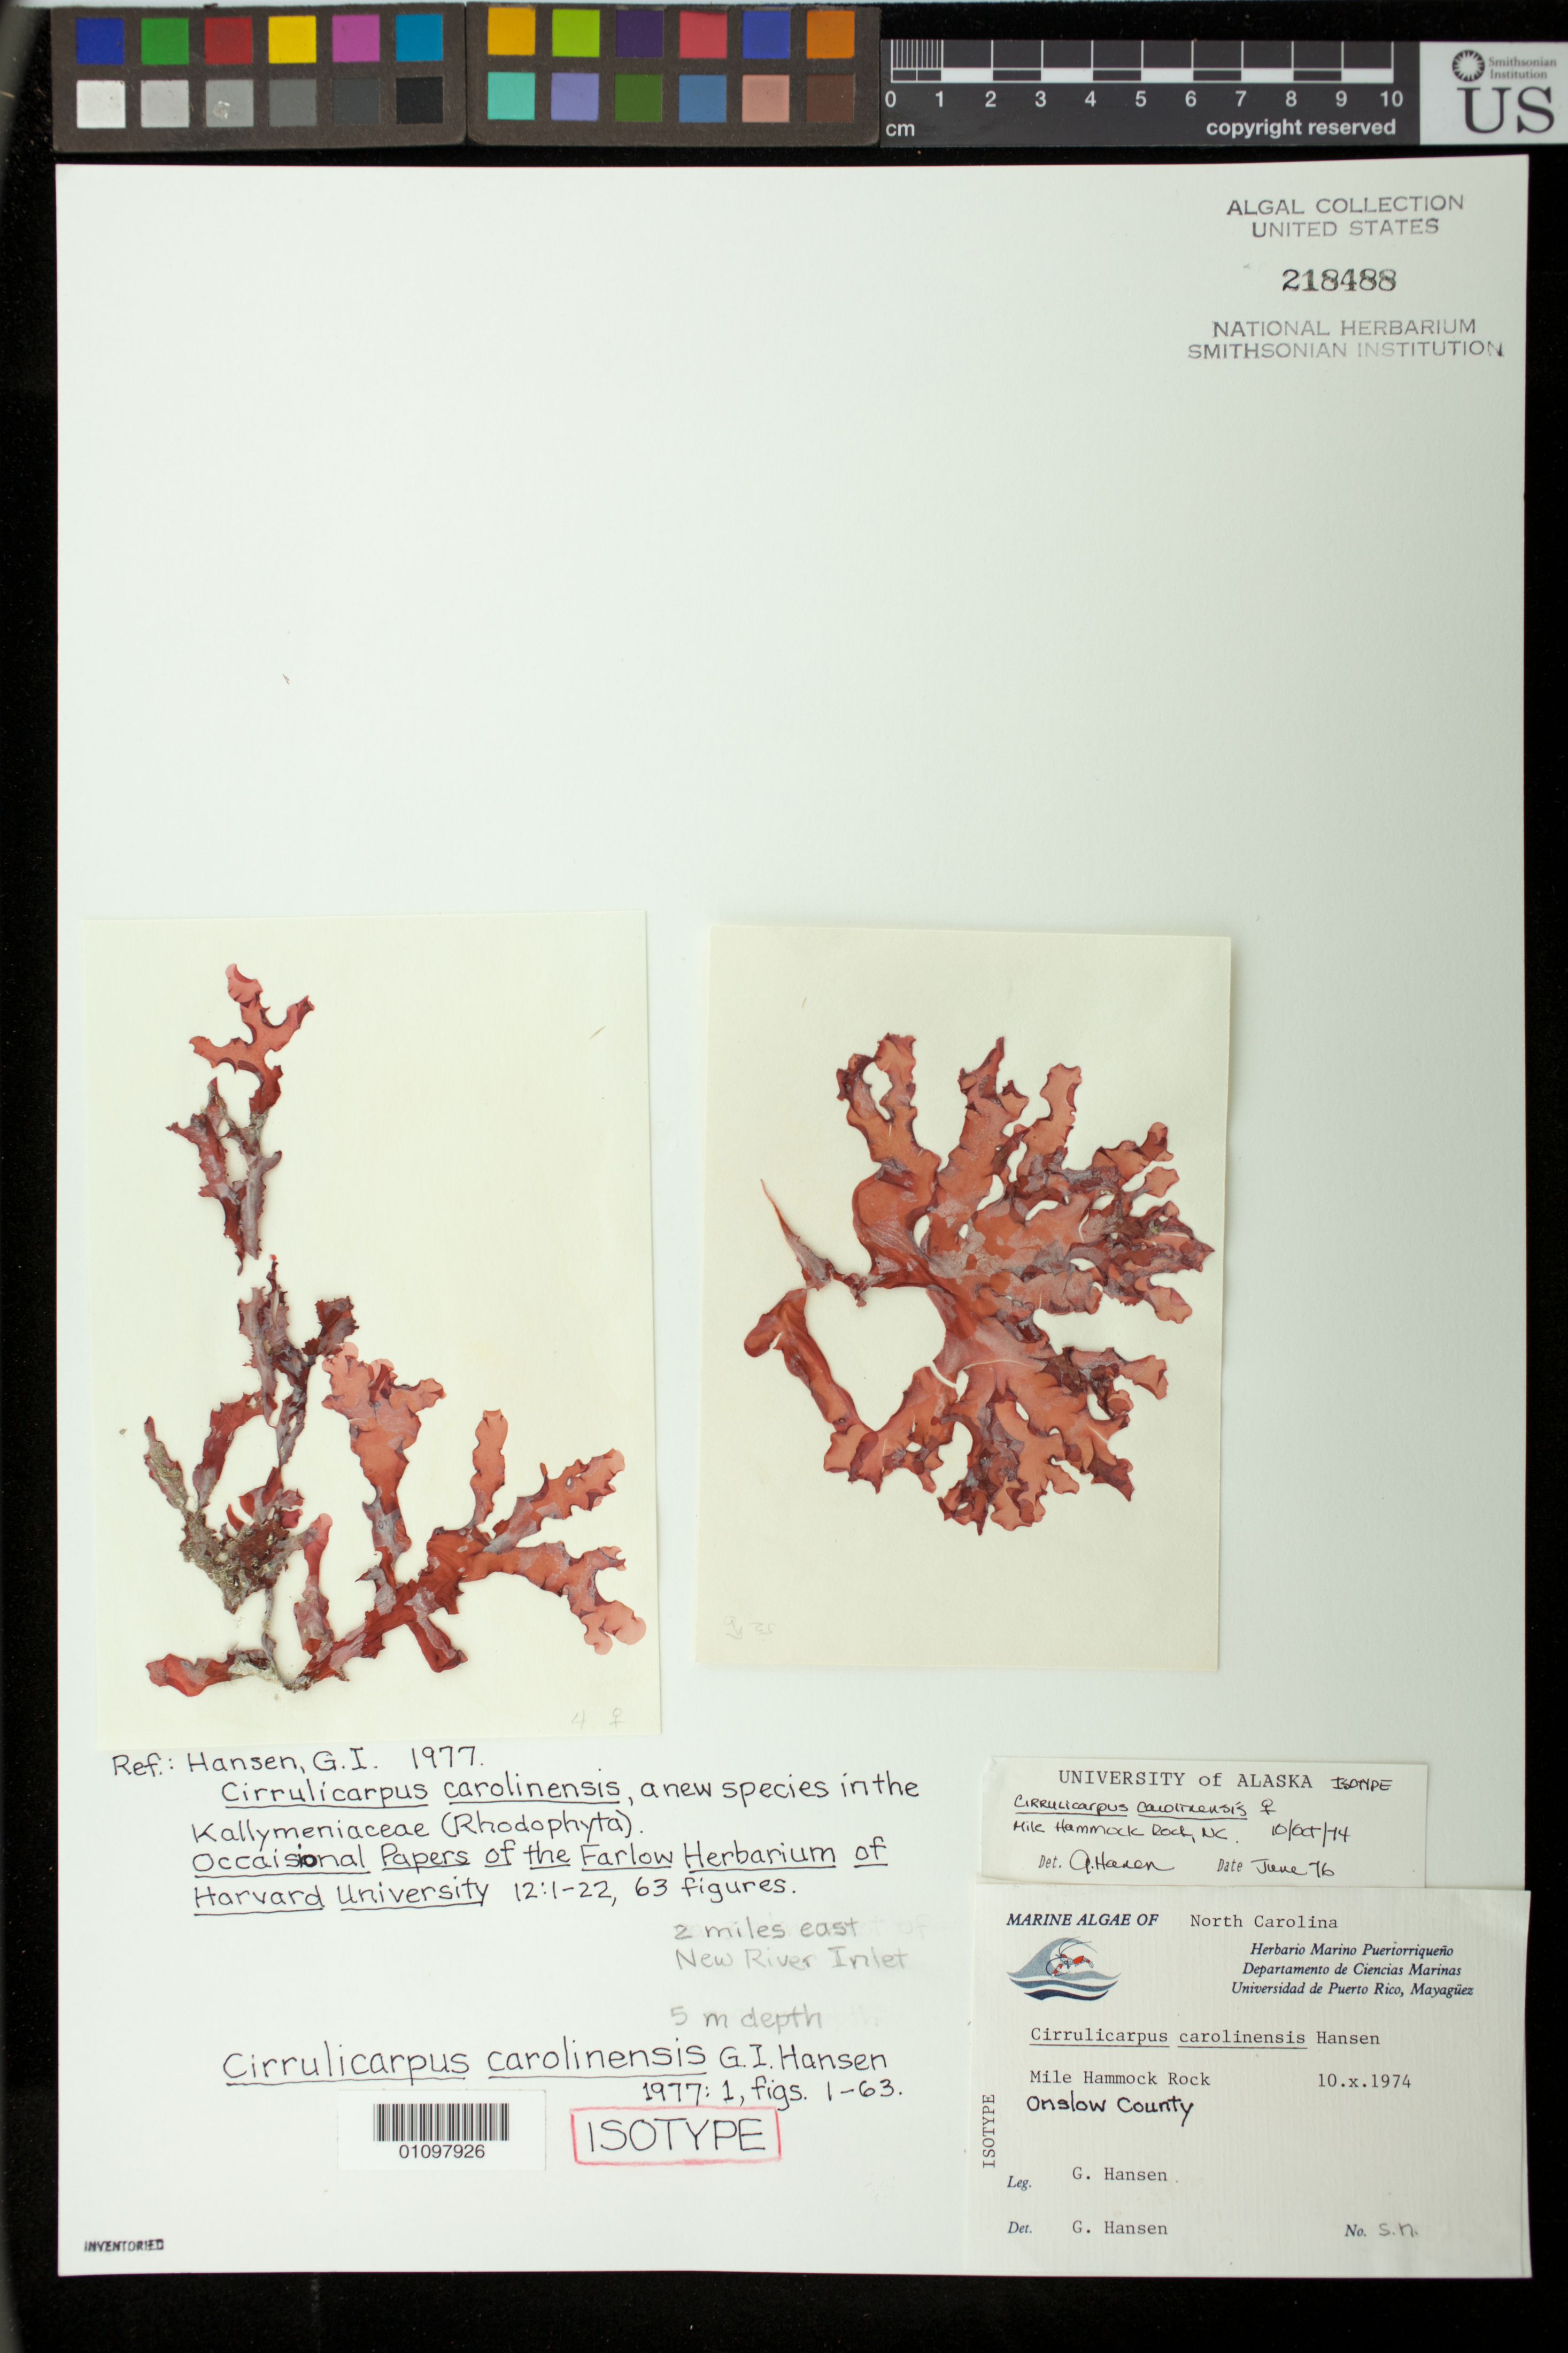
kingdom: Plantae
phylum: Rhodophyta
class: Florideophyceae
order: Gigartinales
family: Kallymeniaceae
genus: Cirrulicarpus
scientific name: Cirrulicarpus carolinensis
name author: G.I. Hansen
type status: Isotype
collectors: G. Hansen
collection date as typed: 10 Oct 1974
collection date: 1974-10-10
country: United States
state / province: North Carolina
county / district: Onslow County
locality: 2 miles east of New River Inlet, Mile Hammock Rock.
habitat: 5 m depth.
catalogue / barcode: US 218488